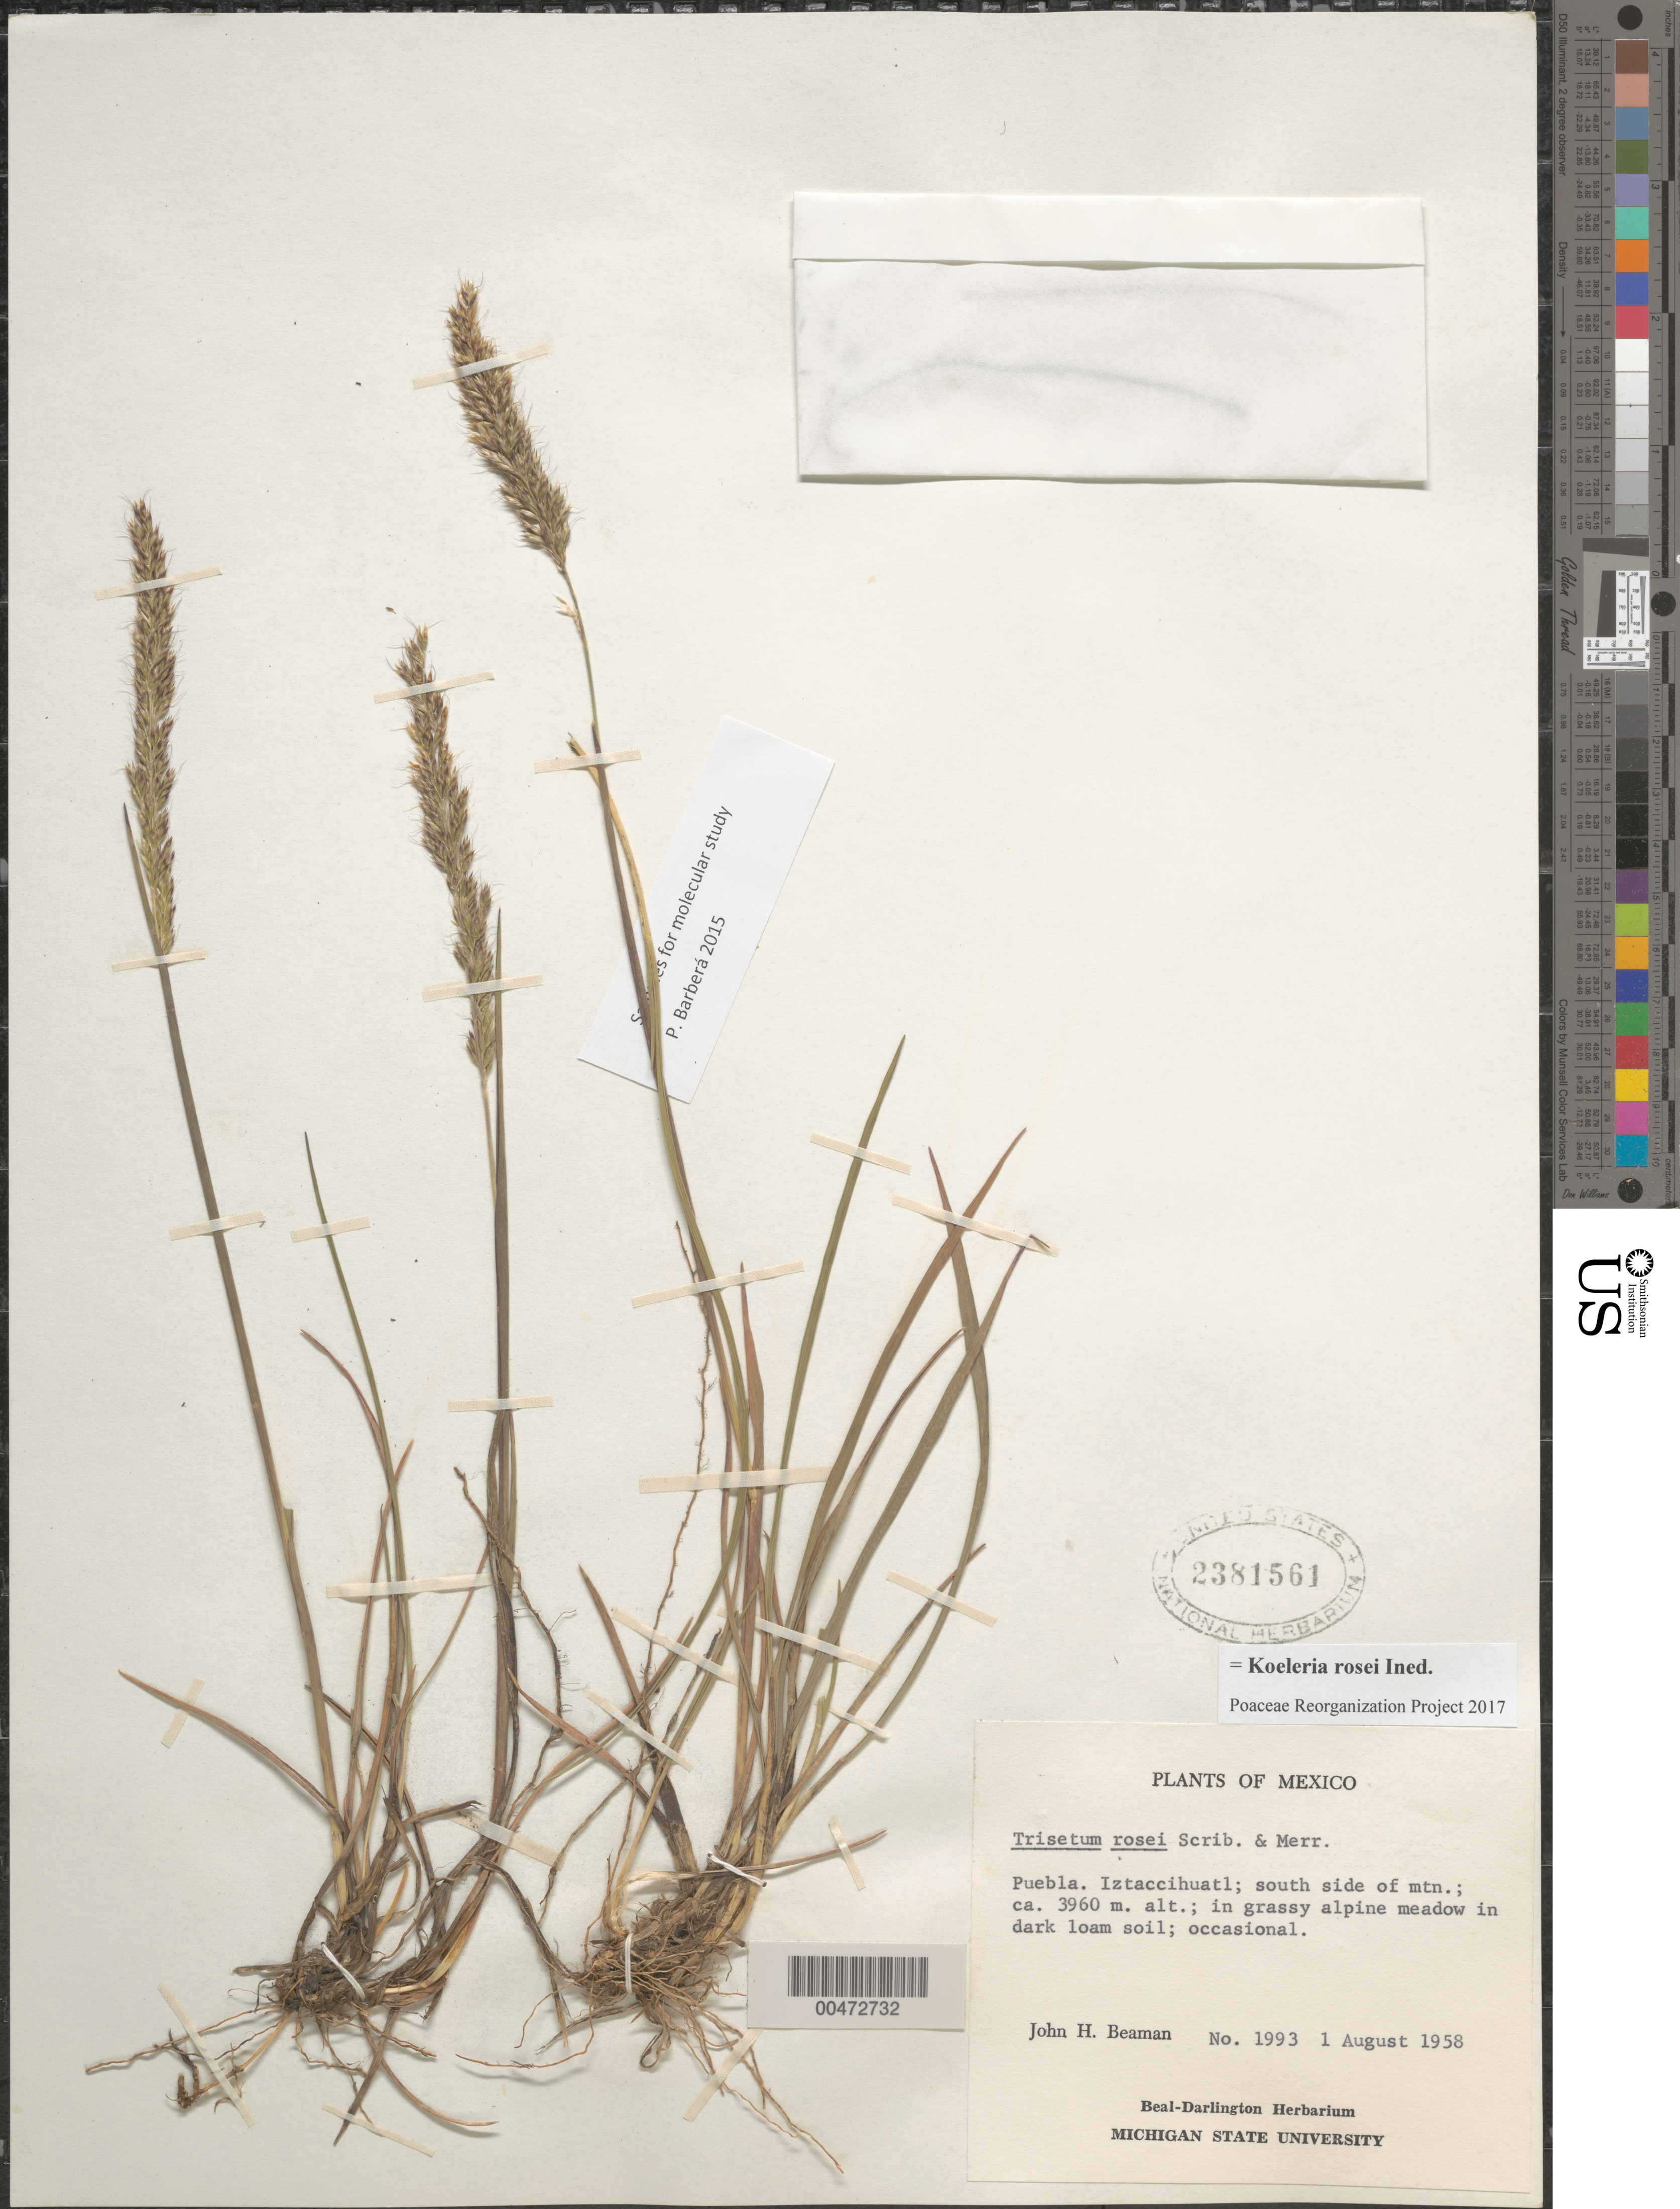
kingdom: Plantae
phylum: Tracheophyta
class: Liliopsida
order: Poales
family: Poaceae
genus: Koeleria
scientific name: Koeleria rosei ined.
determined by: Poaceae Reorganization Project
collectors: J. H. Beaman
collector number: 1993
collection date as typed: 1 Aug 1958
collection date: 1958-08-01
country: Mexico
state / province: Puebla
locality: Iztaccihuatl, S side of mtn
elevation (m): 3960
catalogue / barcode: US 2381561